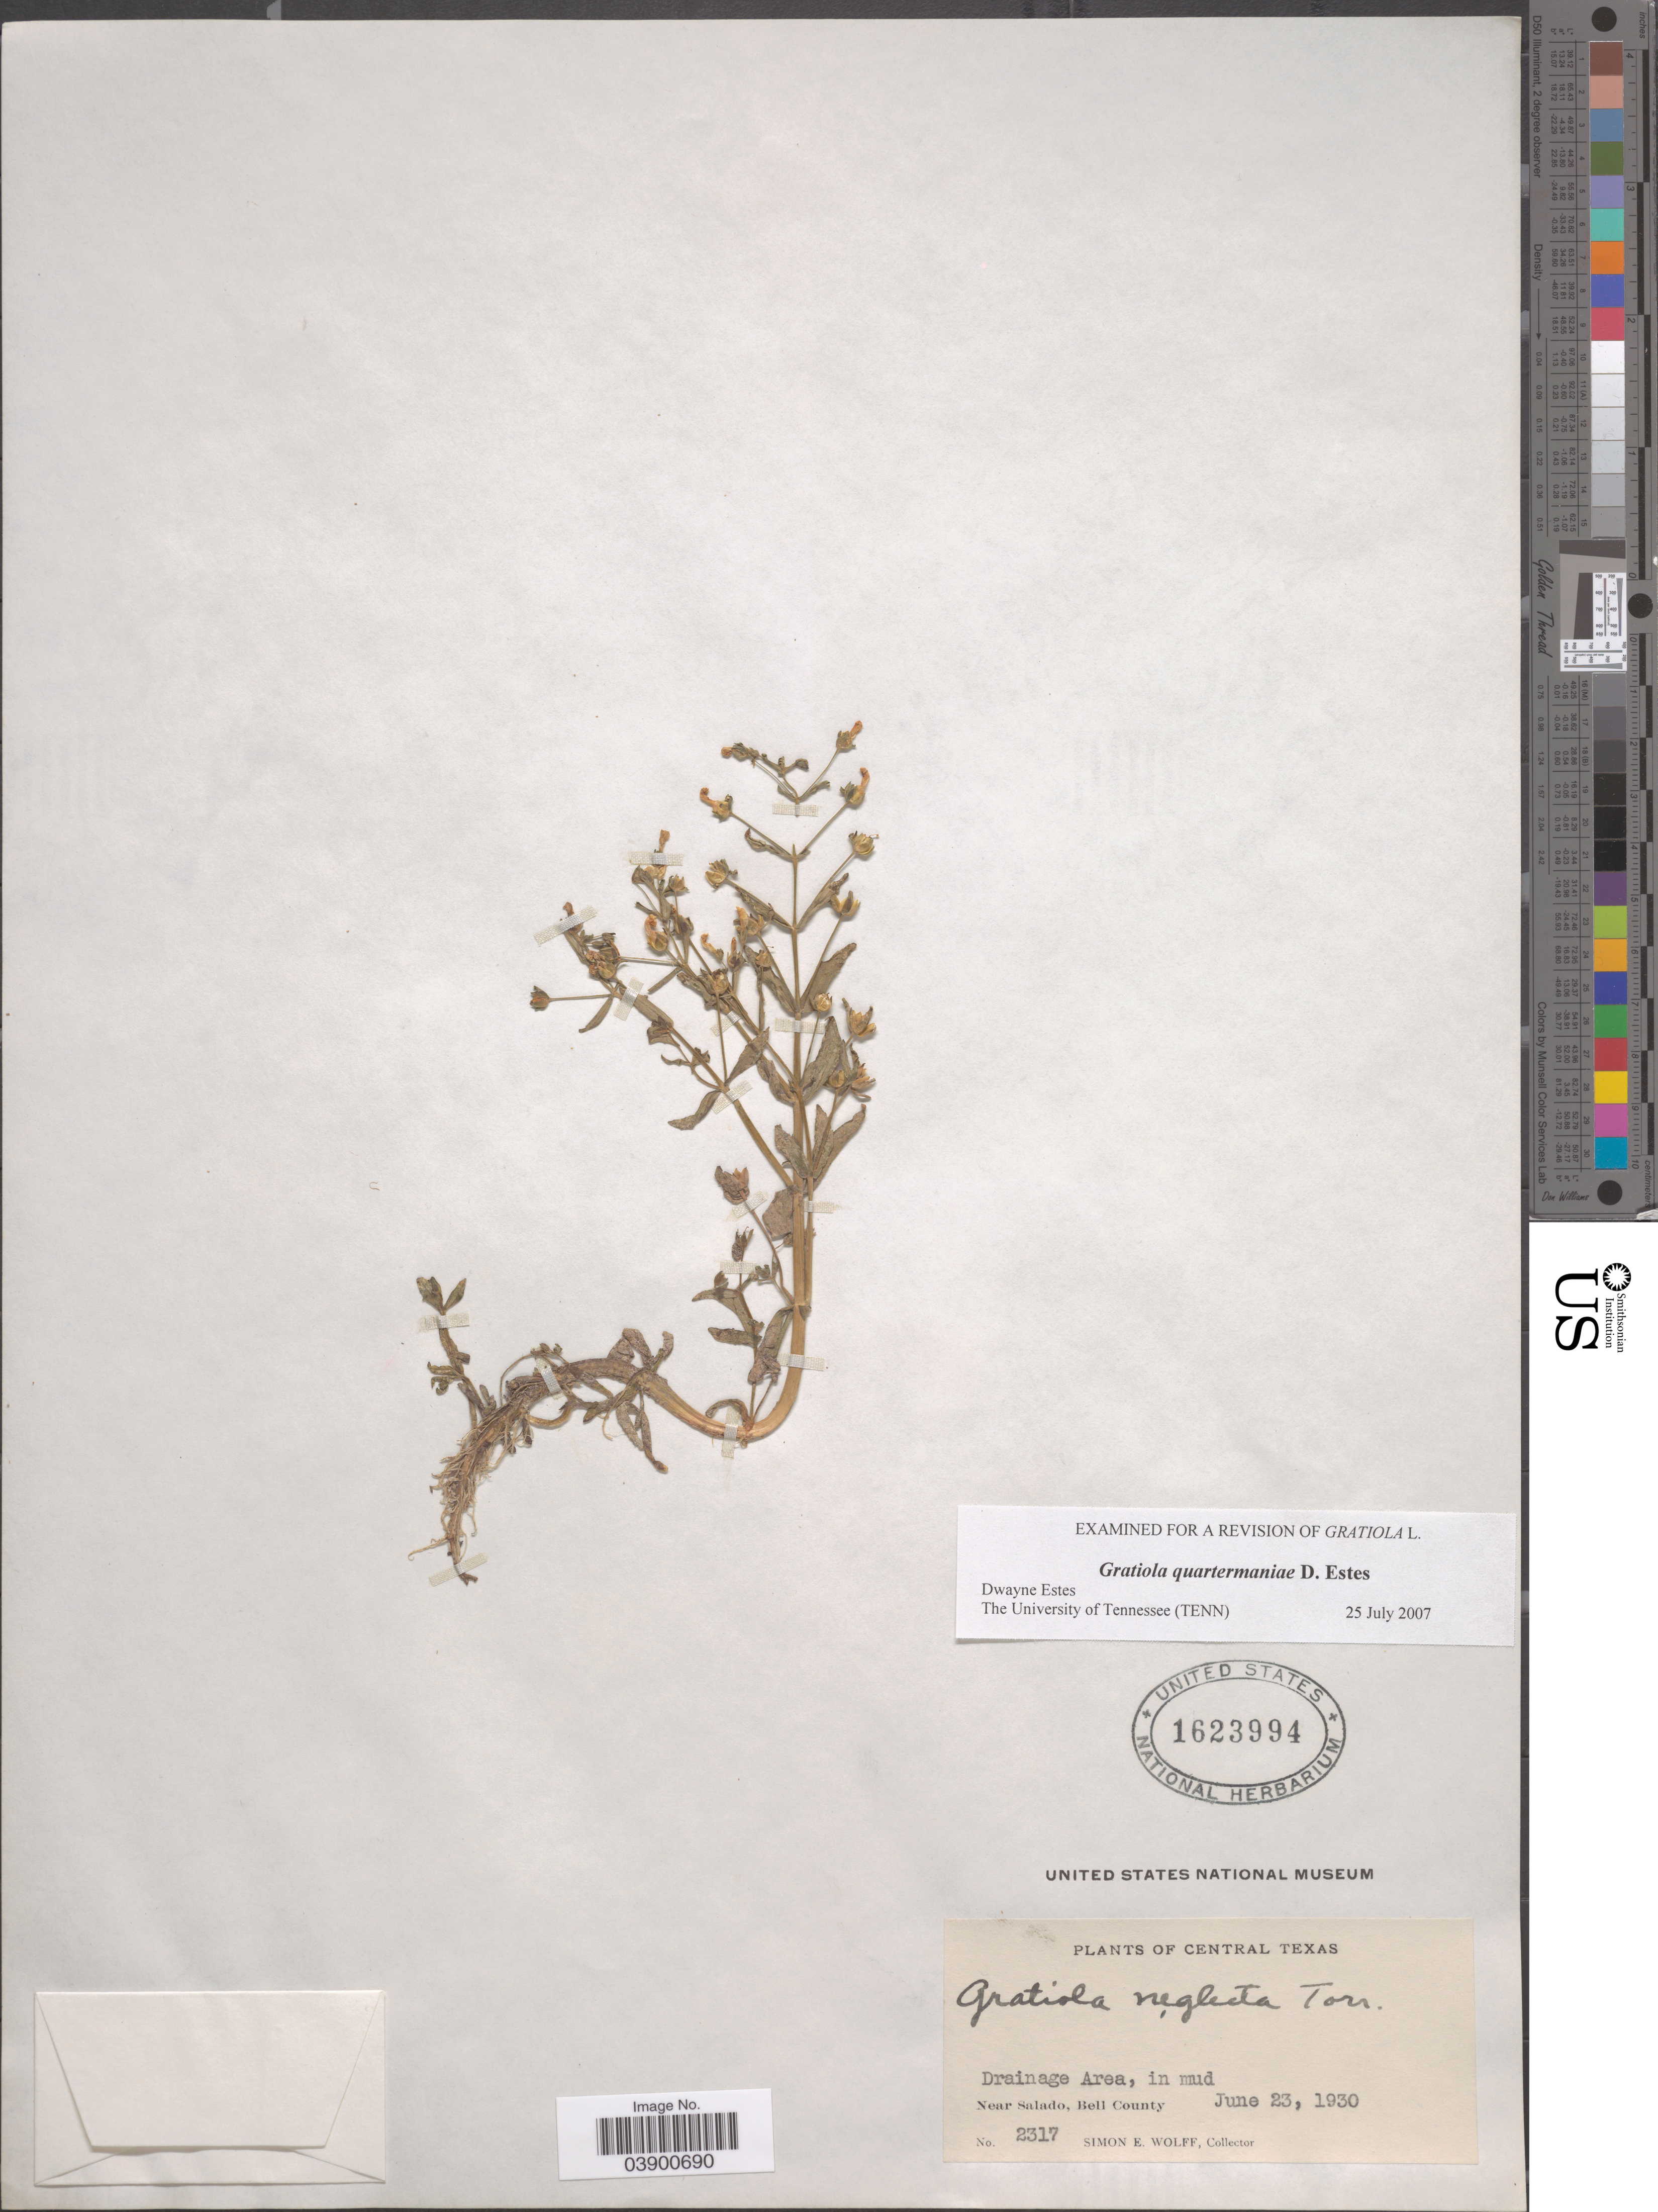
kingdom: Plantae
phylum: Tracheophyta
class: Magnoliopsida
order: Lamiales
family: Plantaginaceae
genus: Gratiola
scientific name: Gratiola quartermaniae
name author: D.Estes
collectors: S. E. Wolff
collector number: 2317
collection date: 1930-06-23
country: United States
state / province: Texas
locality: Central Texas. Drainage Area. Near Salado, Bell County.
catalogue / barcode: US 1623994